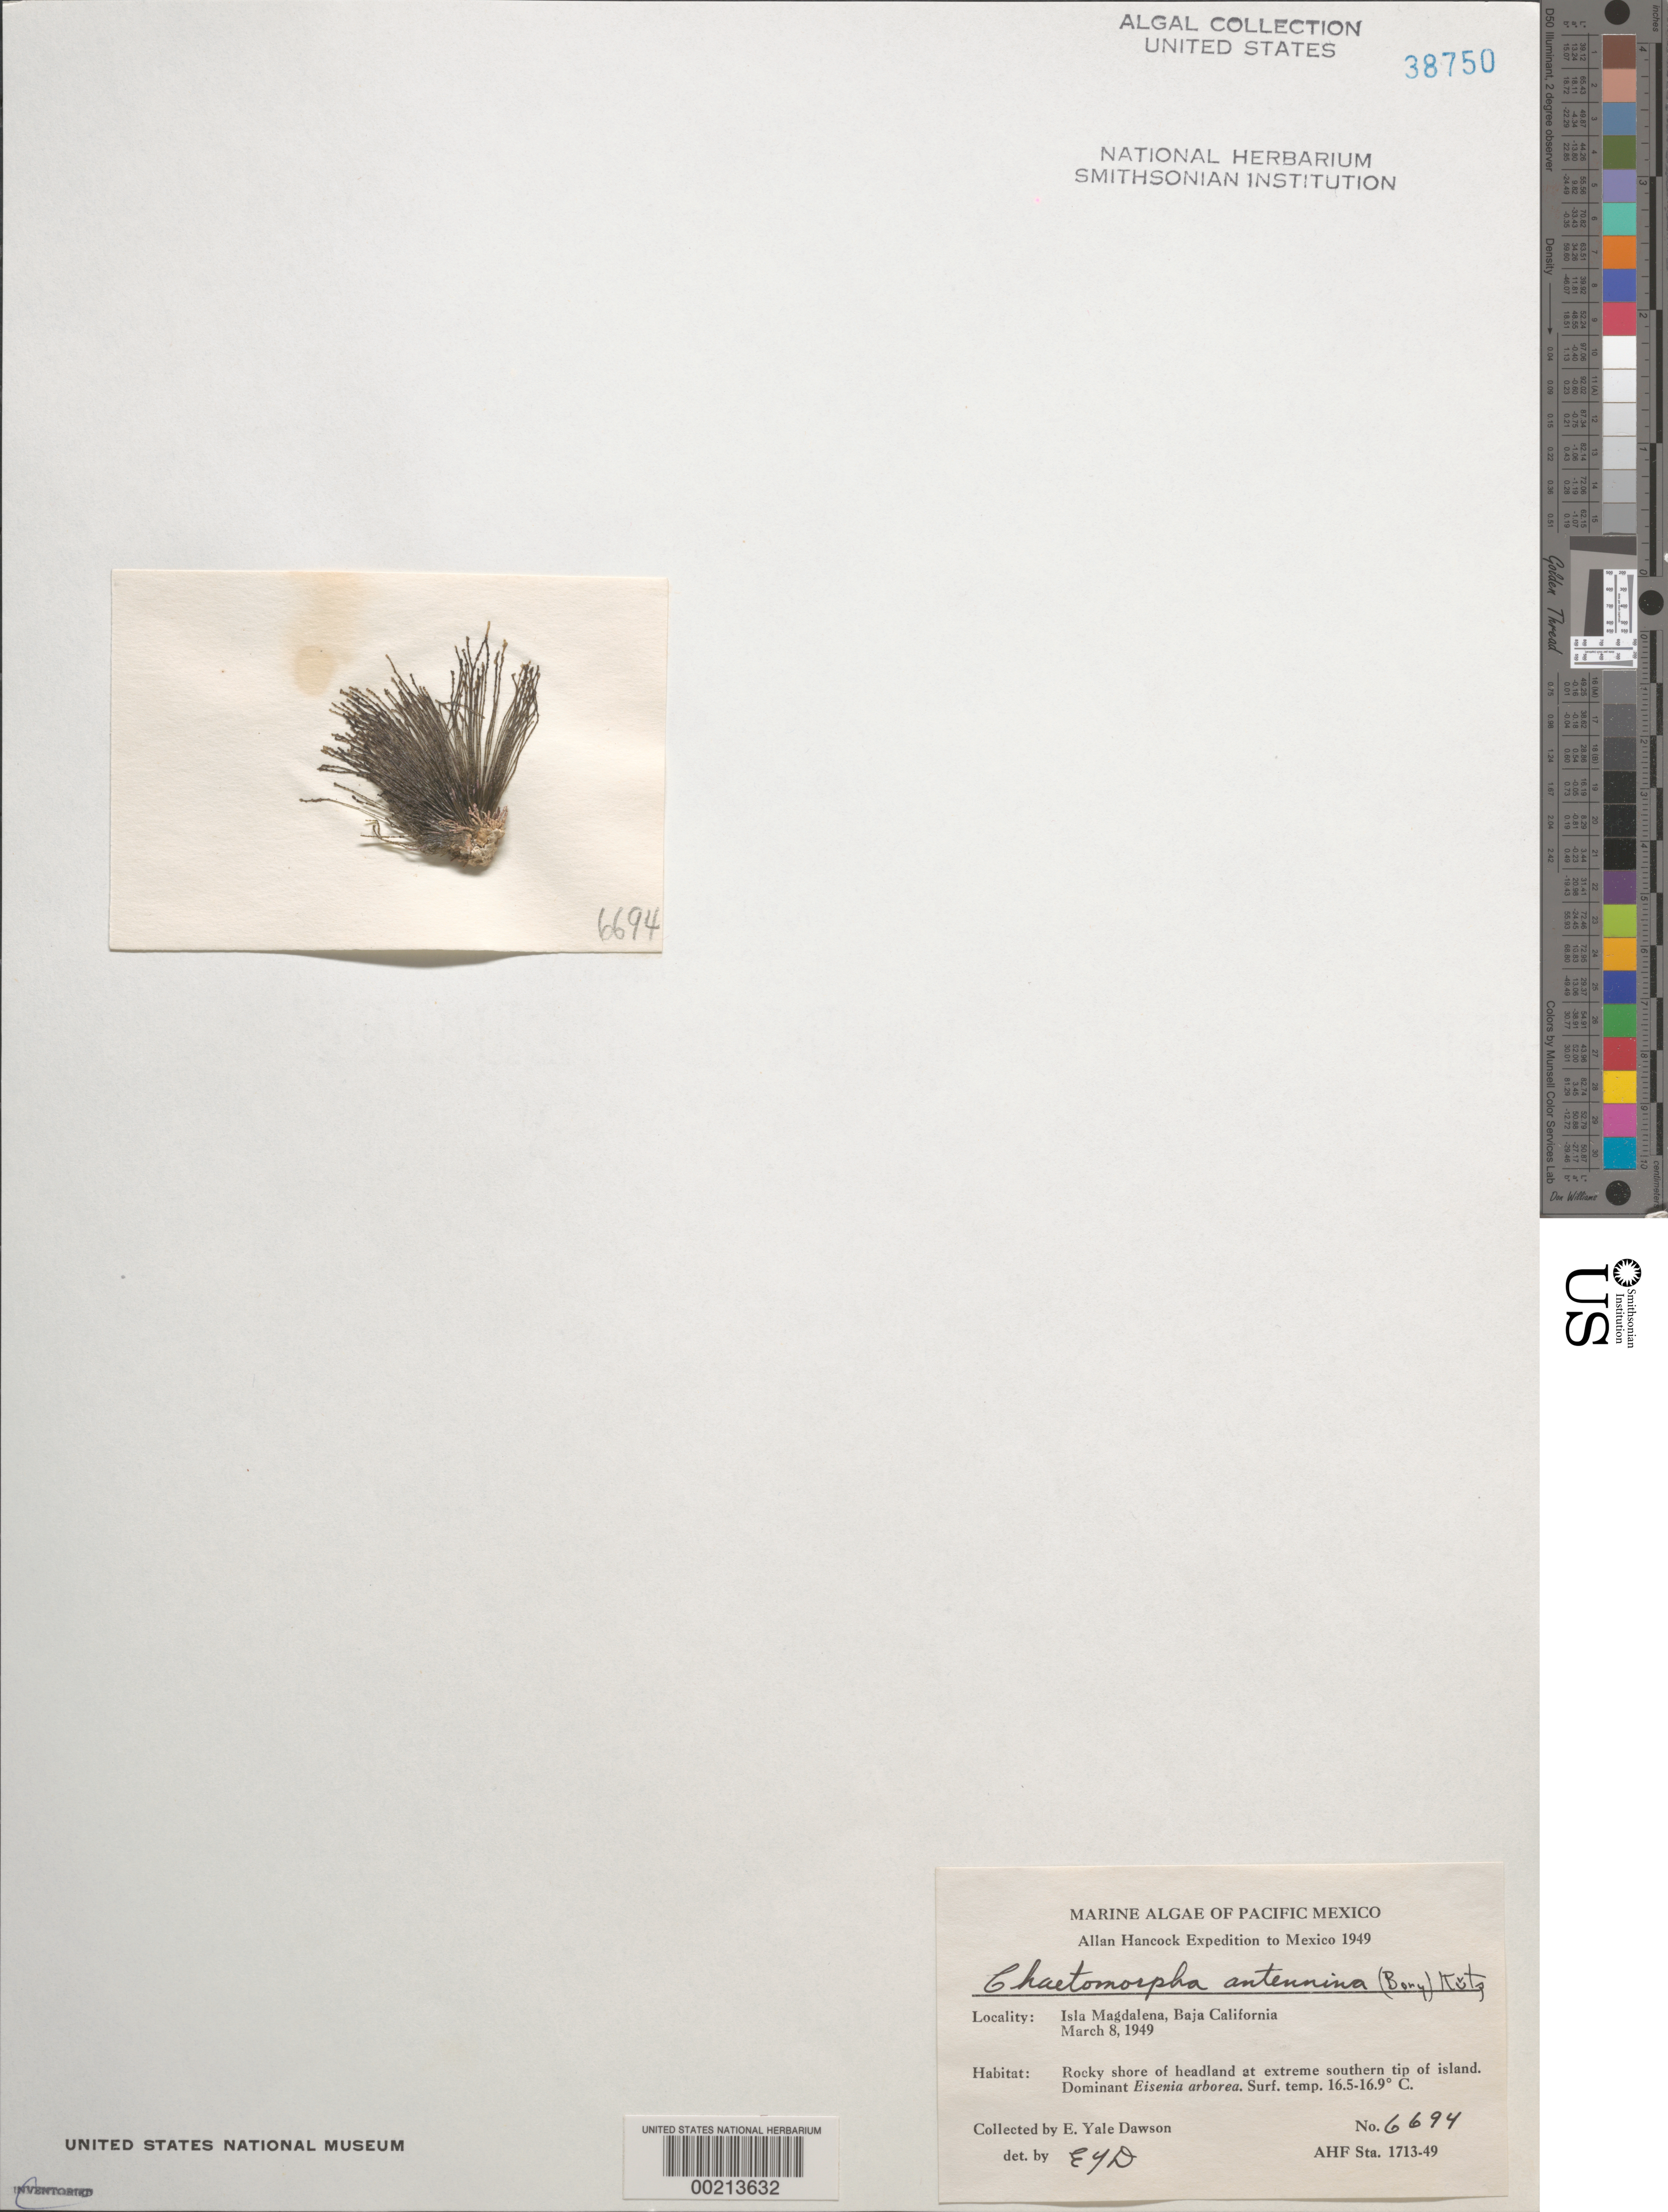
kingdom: Plantae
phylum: Chlorophyta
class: Ulvophyceae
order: Cladophorales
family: Cladophoraceae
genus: Chaetomorpha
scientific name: Chaetomorpha antennina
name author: (Bory) Kütz.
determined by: Dawson, E. Y.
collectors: E. Y. Dawson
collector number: EYD 6694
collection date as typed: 08 Mar 1949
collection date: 1949-03-08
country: Mexico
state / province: Baja California Sur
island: Isla Magdalena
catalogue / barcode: US 38750